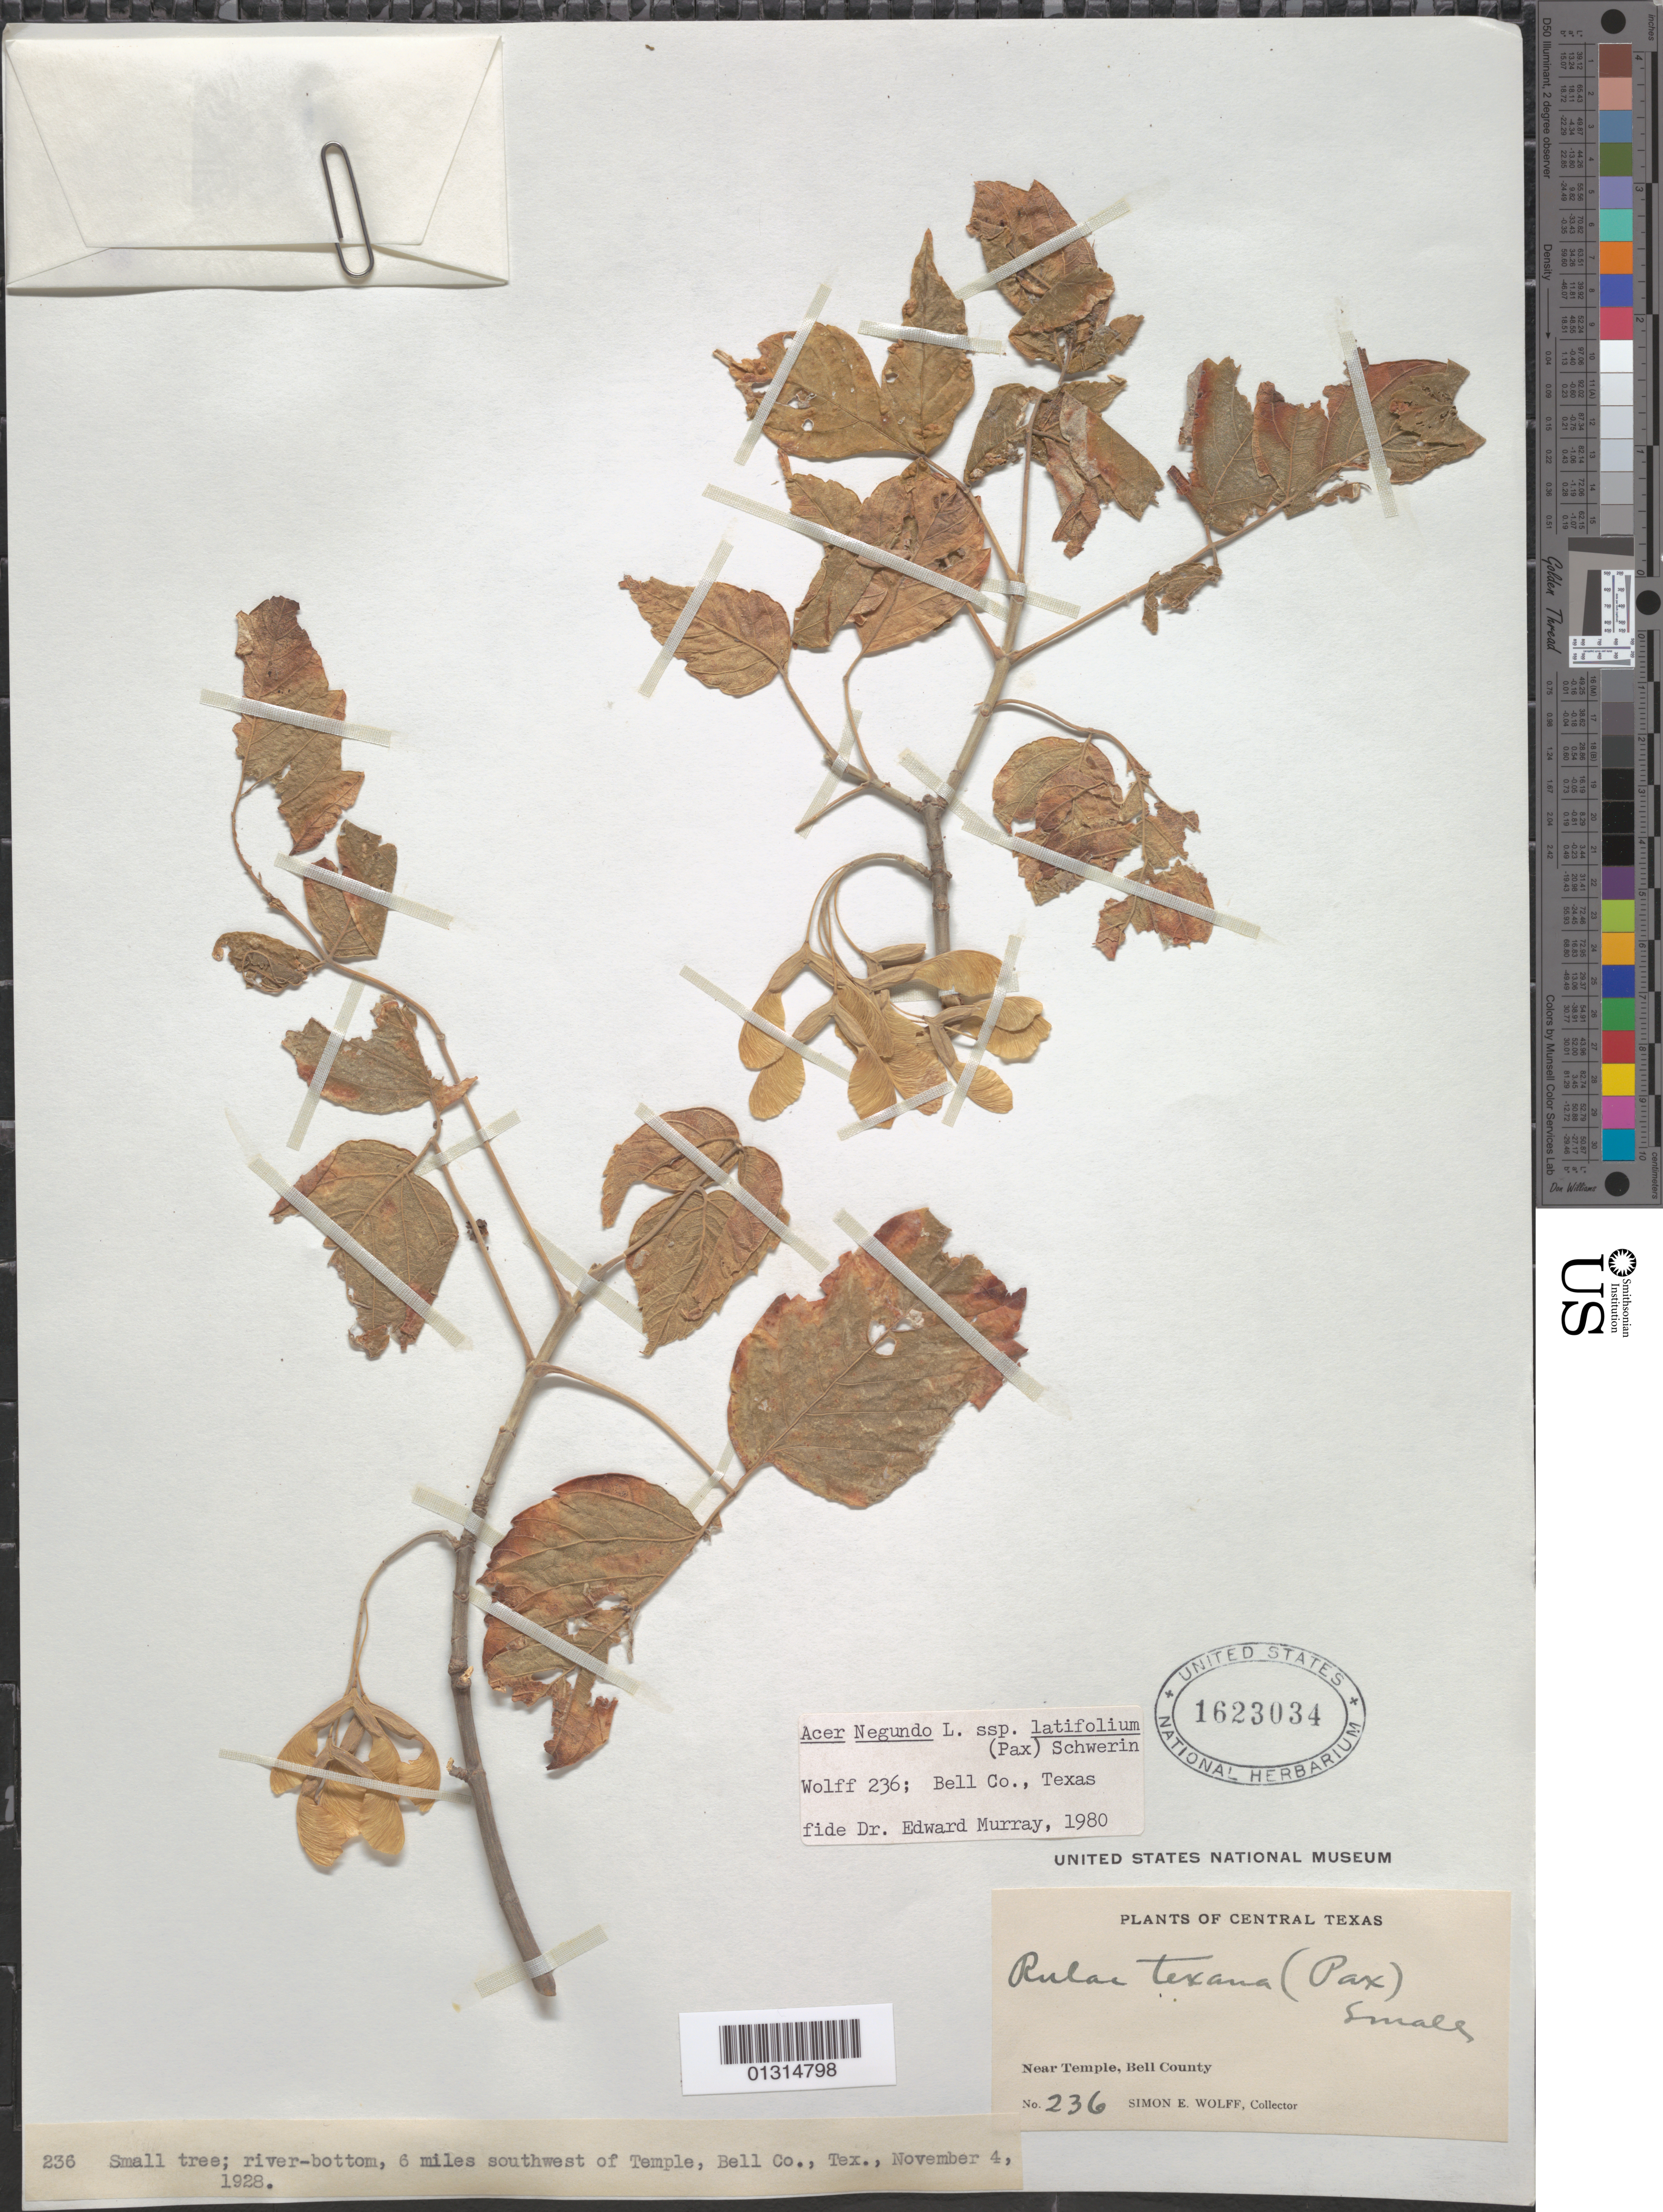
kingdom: Plantae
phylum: Tracheophyta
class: Magnoliopsida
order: Sapindales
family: Sapindaceae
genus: Acer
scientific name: Acer negundo subsp. latifolium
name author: (Pax) Schwer.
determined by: Murray, Edward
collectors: S. E. Wolff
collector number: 236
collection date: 1928-11-04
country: United States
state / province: Texas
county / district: Bell County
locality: Bell County, 6 miles SW of Temple.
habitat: River-bottom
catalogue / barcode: US 1623034